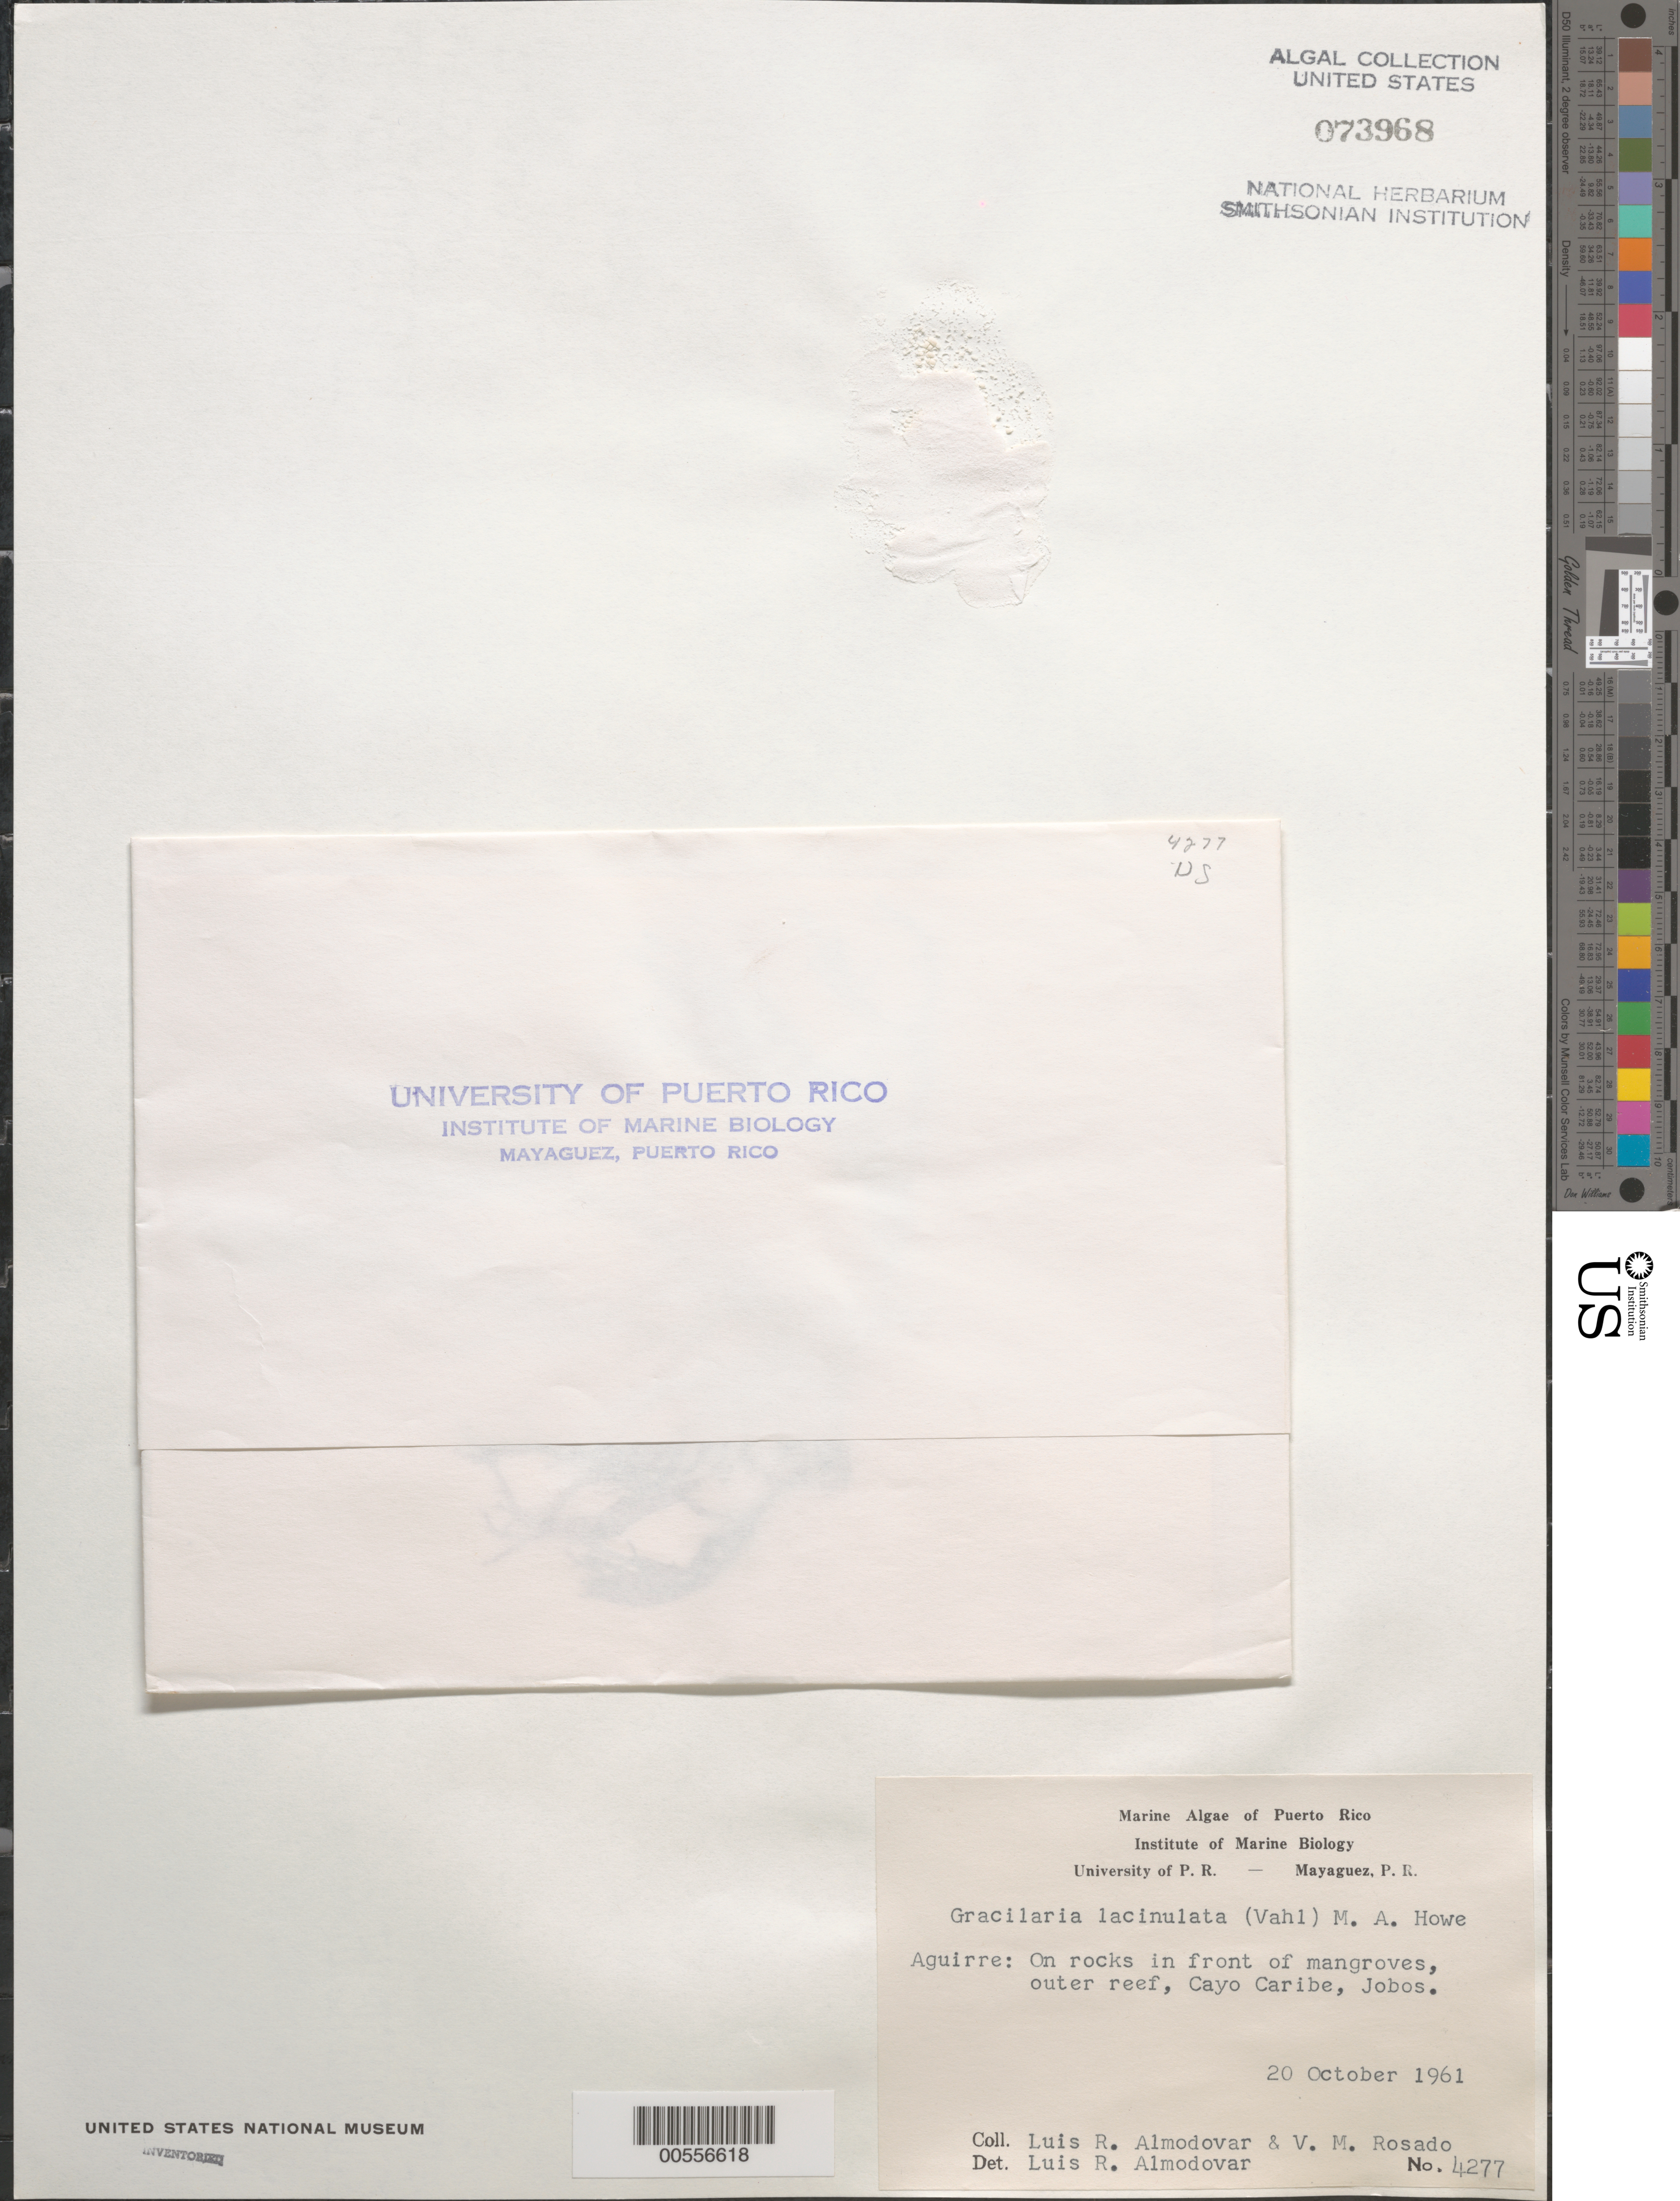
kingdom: Plantae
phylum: Rhodophyta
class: Florideophyceae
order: Gracilariales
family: Gracilariaceae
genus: Gracilaria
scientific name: Gracilaria isabellana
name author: Gurgel et al. in I.A. Abbott & McDermid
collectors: L. Almodovar & V. Rosado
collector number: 4277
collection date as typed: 20 Oct 1961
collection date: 1961-10-20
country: Puerto Rico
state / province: Guayama / Salinas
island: Cayo Caribe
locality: Aguirre, Jobos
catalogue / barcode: US 73968